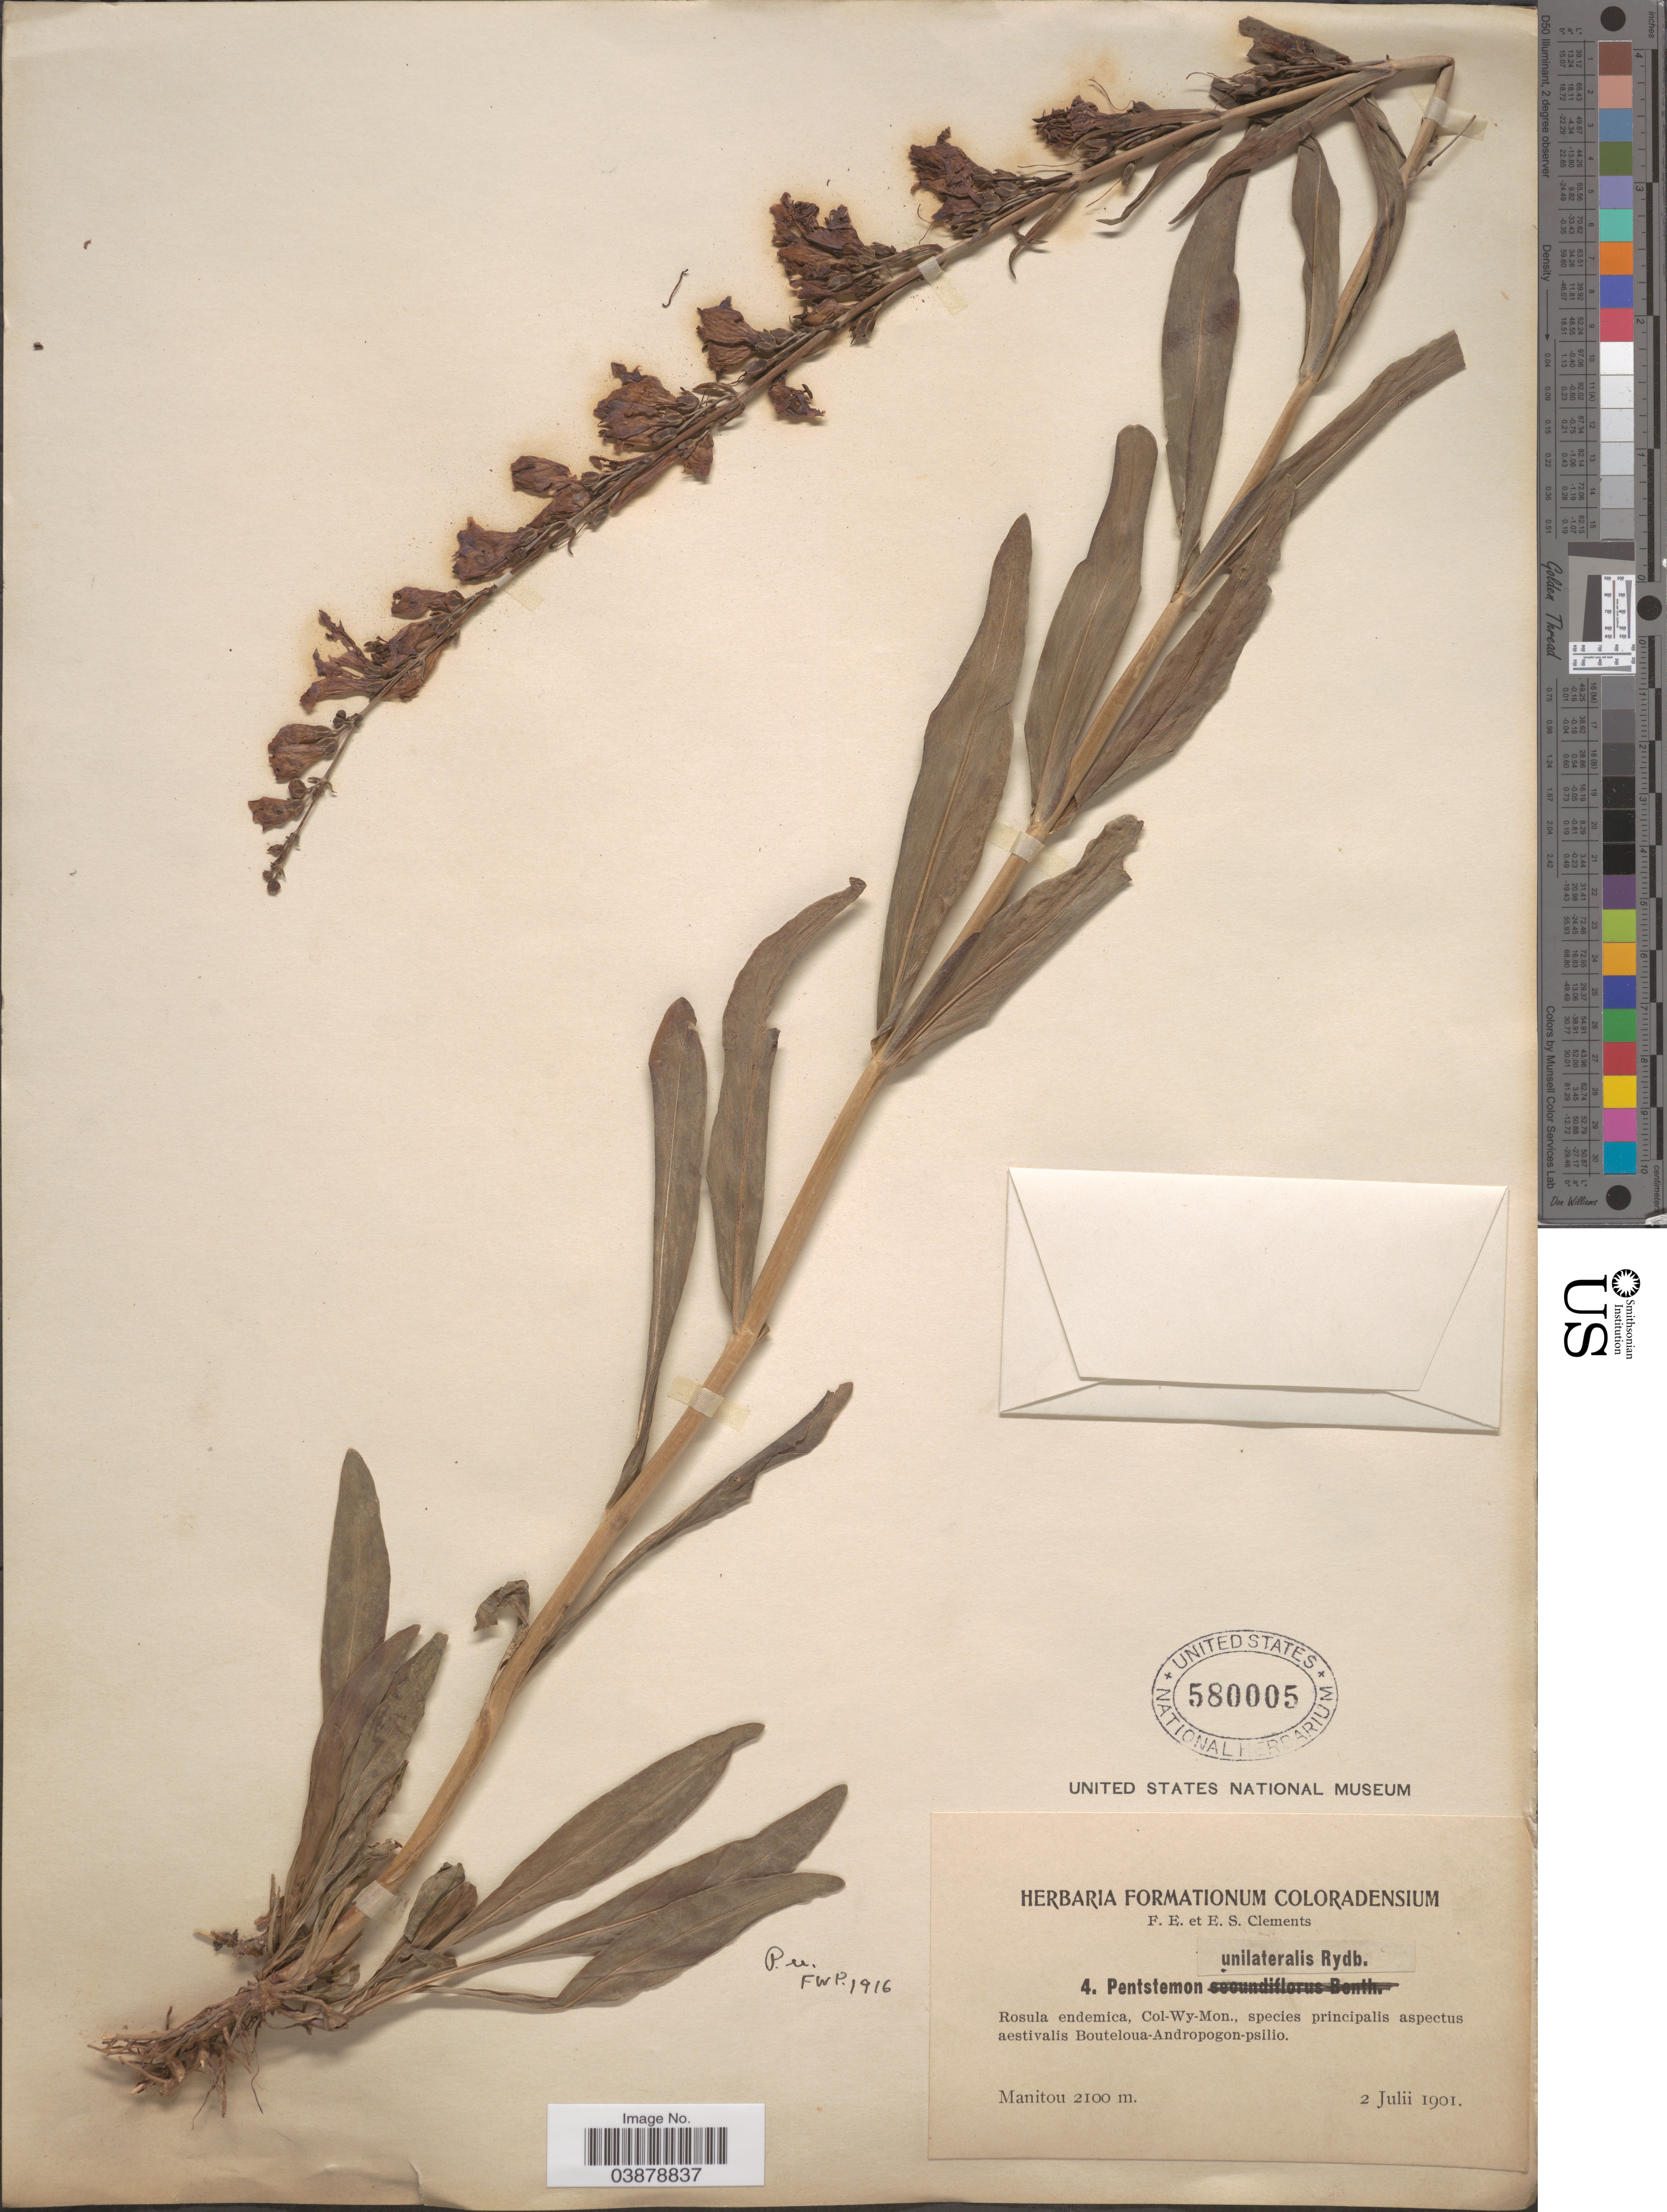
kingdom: Plantae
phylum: Tracheophyta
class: Magnoliopsida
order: Lamiales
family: Plantaginaceae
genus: Penstemon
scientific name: Penstemon unilateralis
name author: Rydb.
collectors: F. E. Clements & E. S. Clements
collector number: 4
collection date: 1901-07-02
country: United States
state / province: Colorado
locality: Manitou.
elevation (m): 2100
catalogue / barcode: US 580005